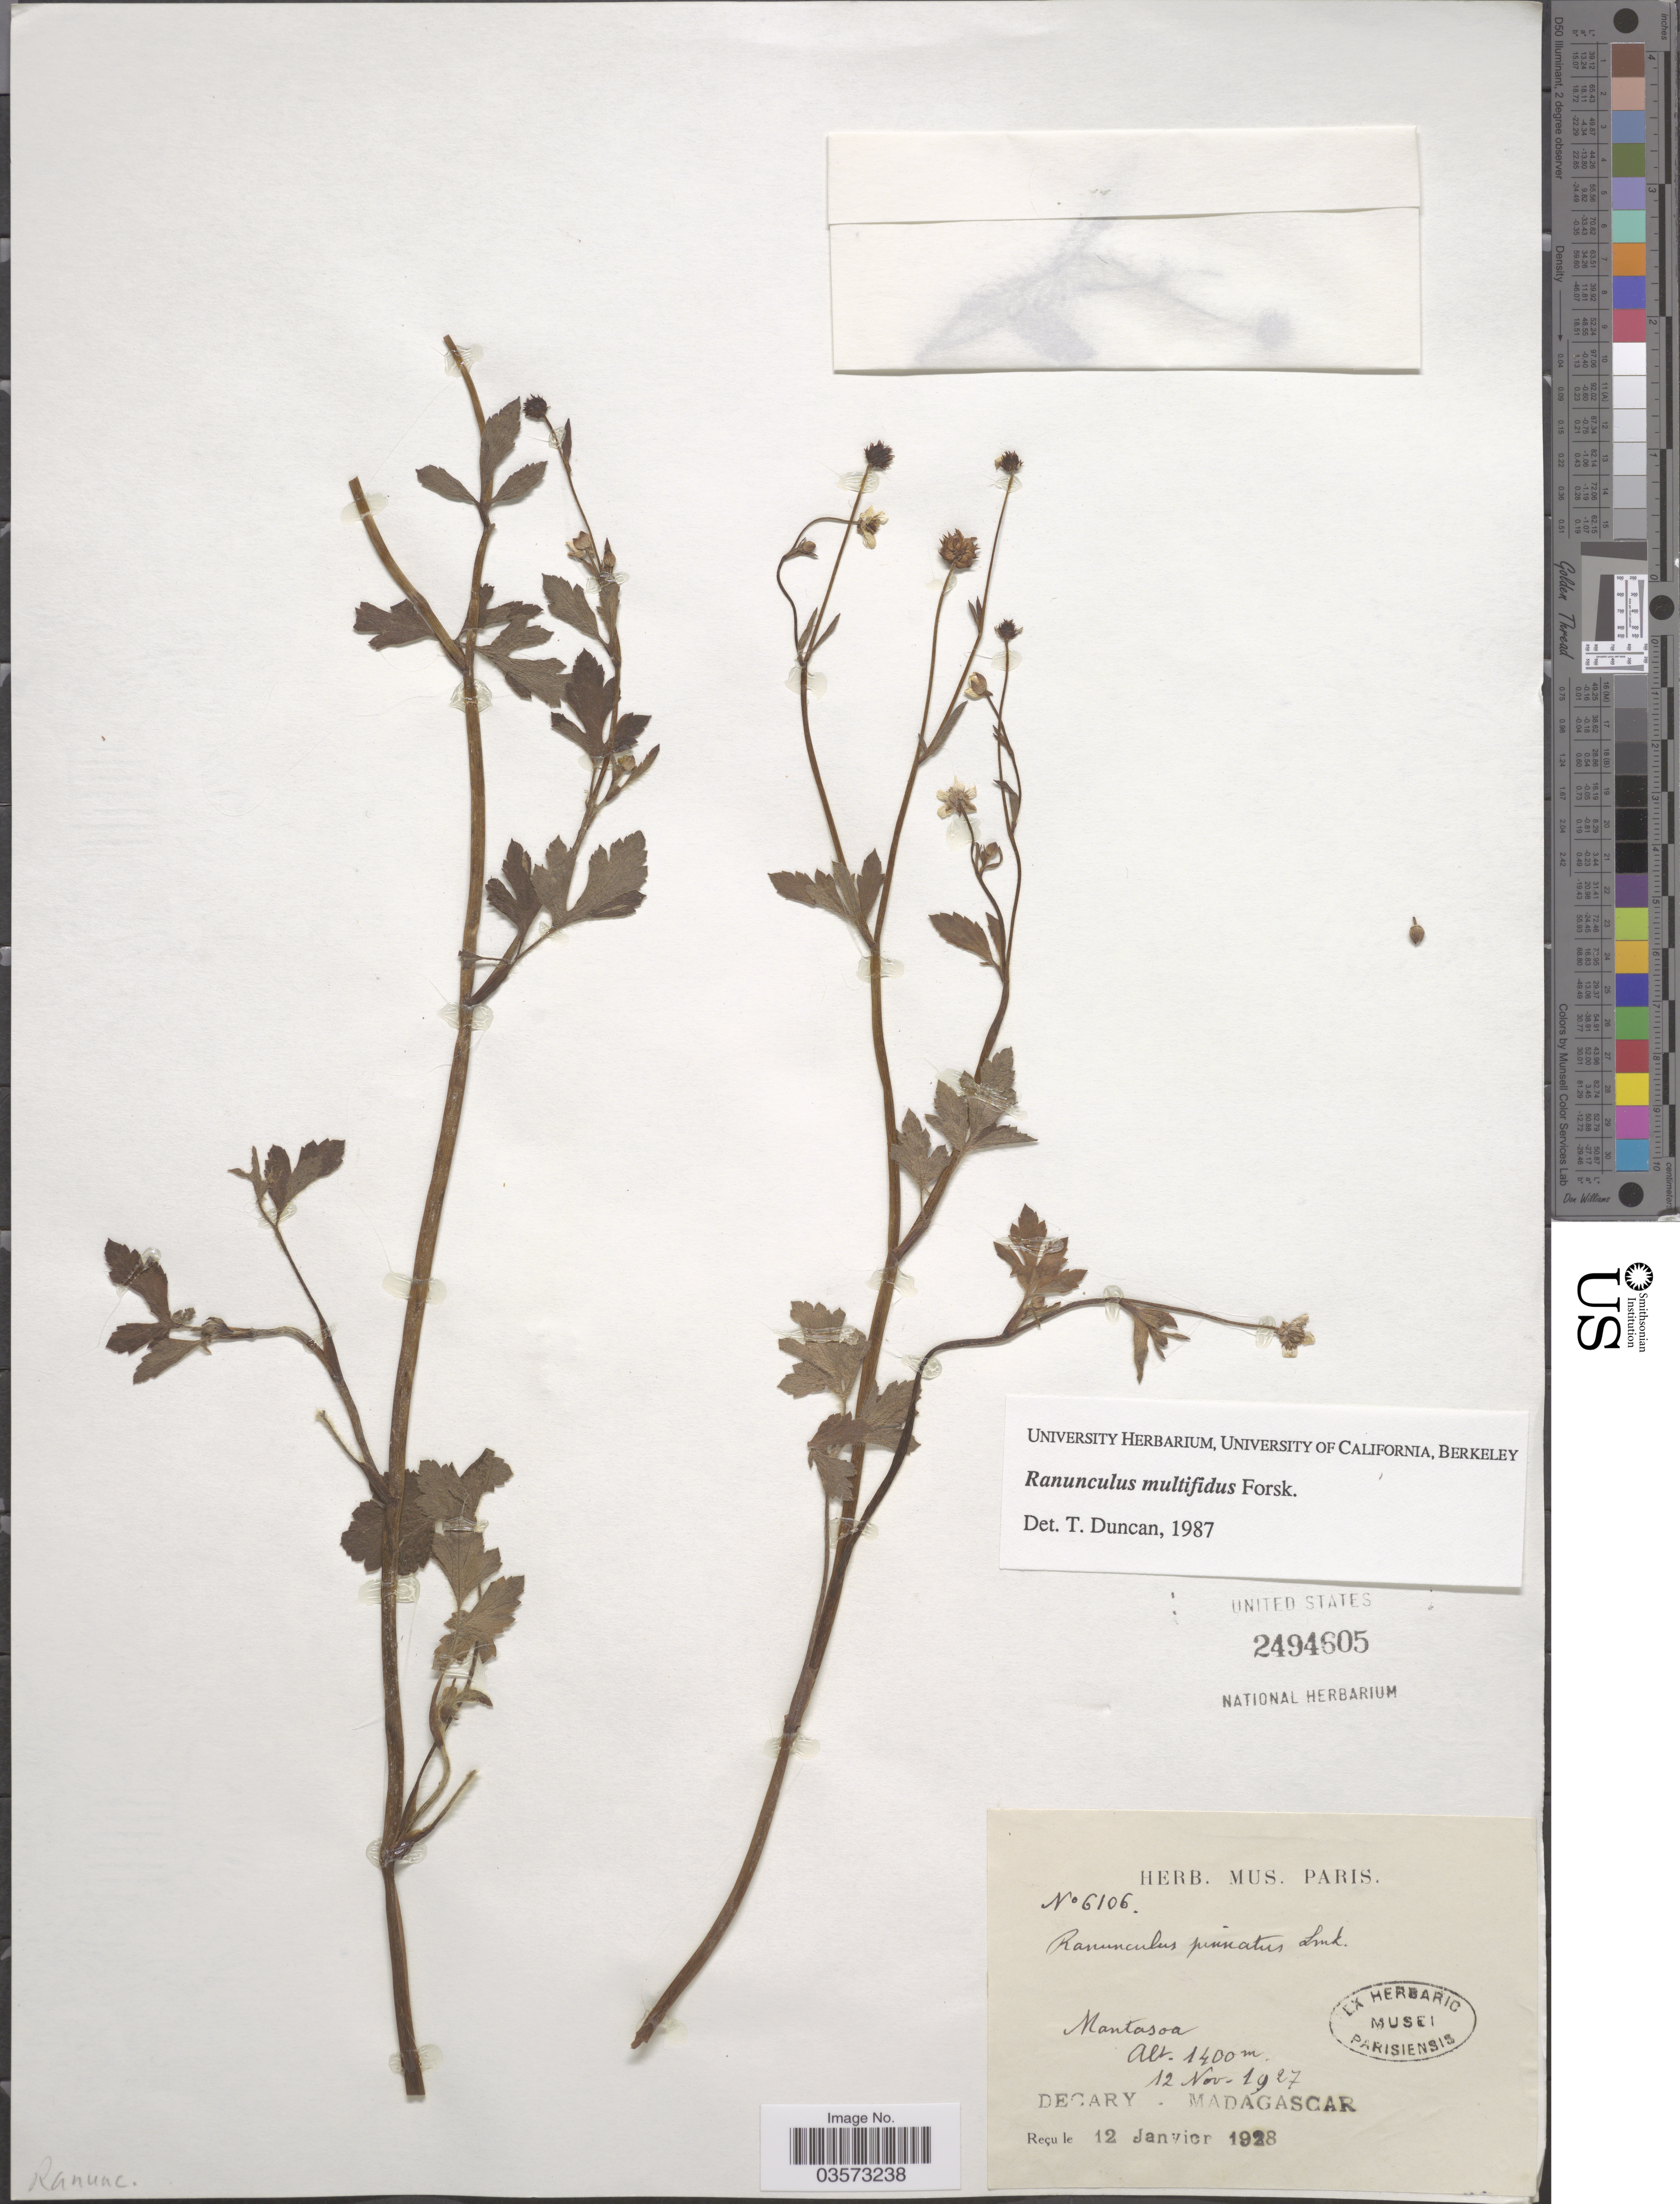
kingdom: Plantae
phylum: Tracheophyta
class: Magnoliopsida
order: Ranunculales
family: Ranunculaceae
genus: Ranunculus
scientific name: Ranunculus multifidus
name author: Forssk.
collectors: Decary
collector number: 6106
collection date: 1927-11-12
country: Madagascar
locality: Nantasoa.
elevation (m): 1400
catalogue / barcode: US 2494605